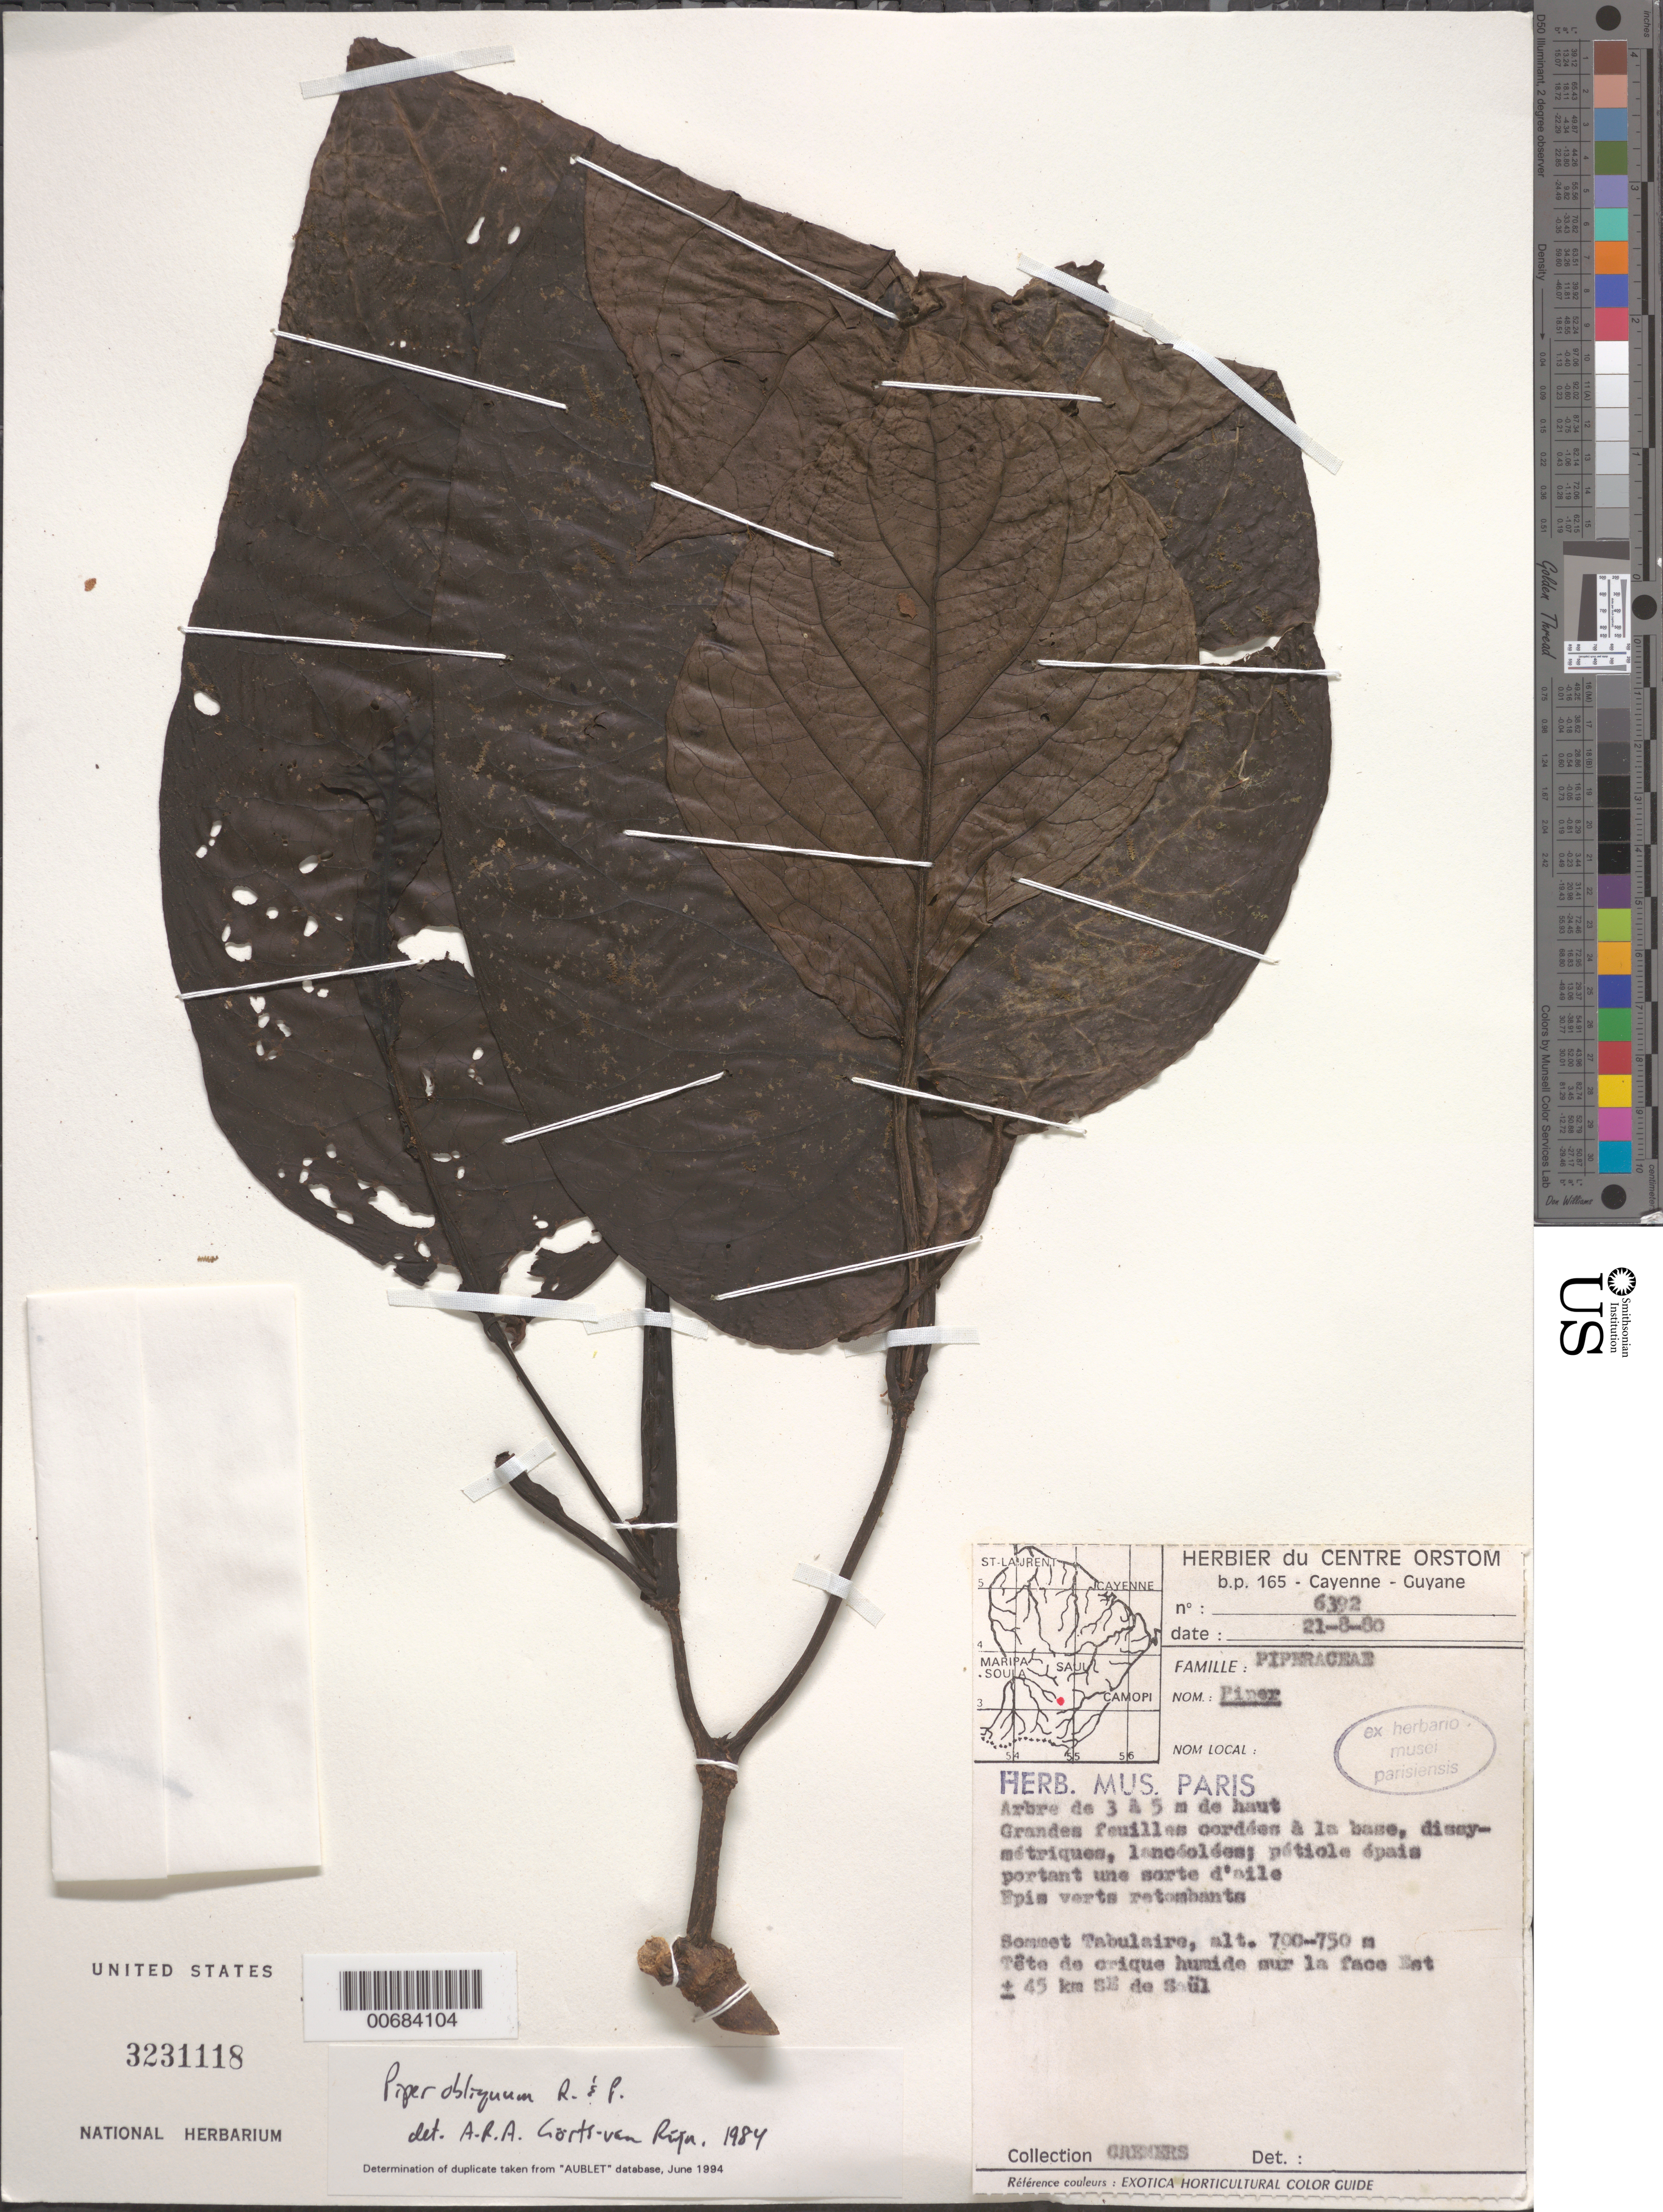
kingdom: Plantae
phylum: Tracheophyta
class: Magnoliopsida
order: Piperales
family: Piperaceae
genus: Piper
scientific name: Piper obliquum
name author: Ruiz & Pav.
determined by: Görts-van Rijn, A. R. A.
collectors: G. Cremers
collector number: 6392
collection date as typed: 21-Aug-80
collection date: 1980-08-21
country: French Guiana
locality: Sommet Tabulaire, ± 45 km SE de Saül; région des Emérillons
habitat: Tete de crique humide sur la face Est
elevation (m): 700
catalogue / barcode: US 3231118